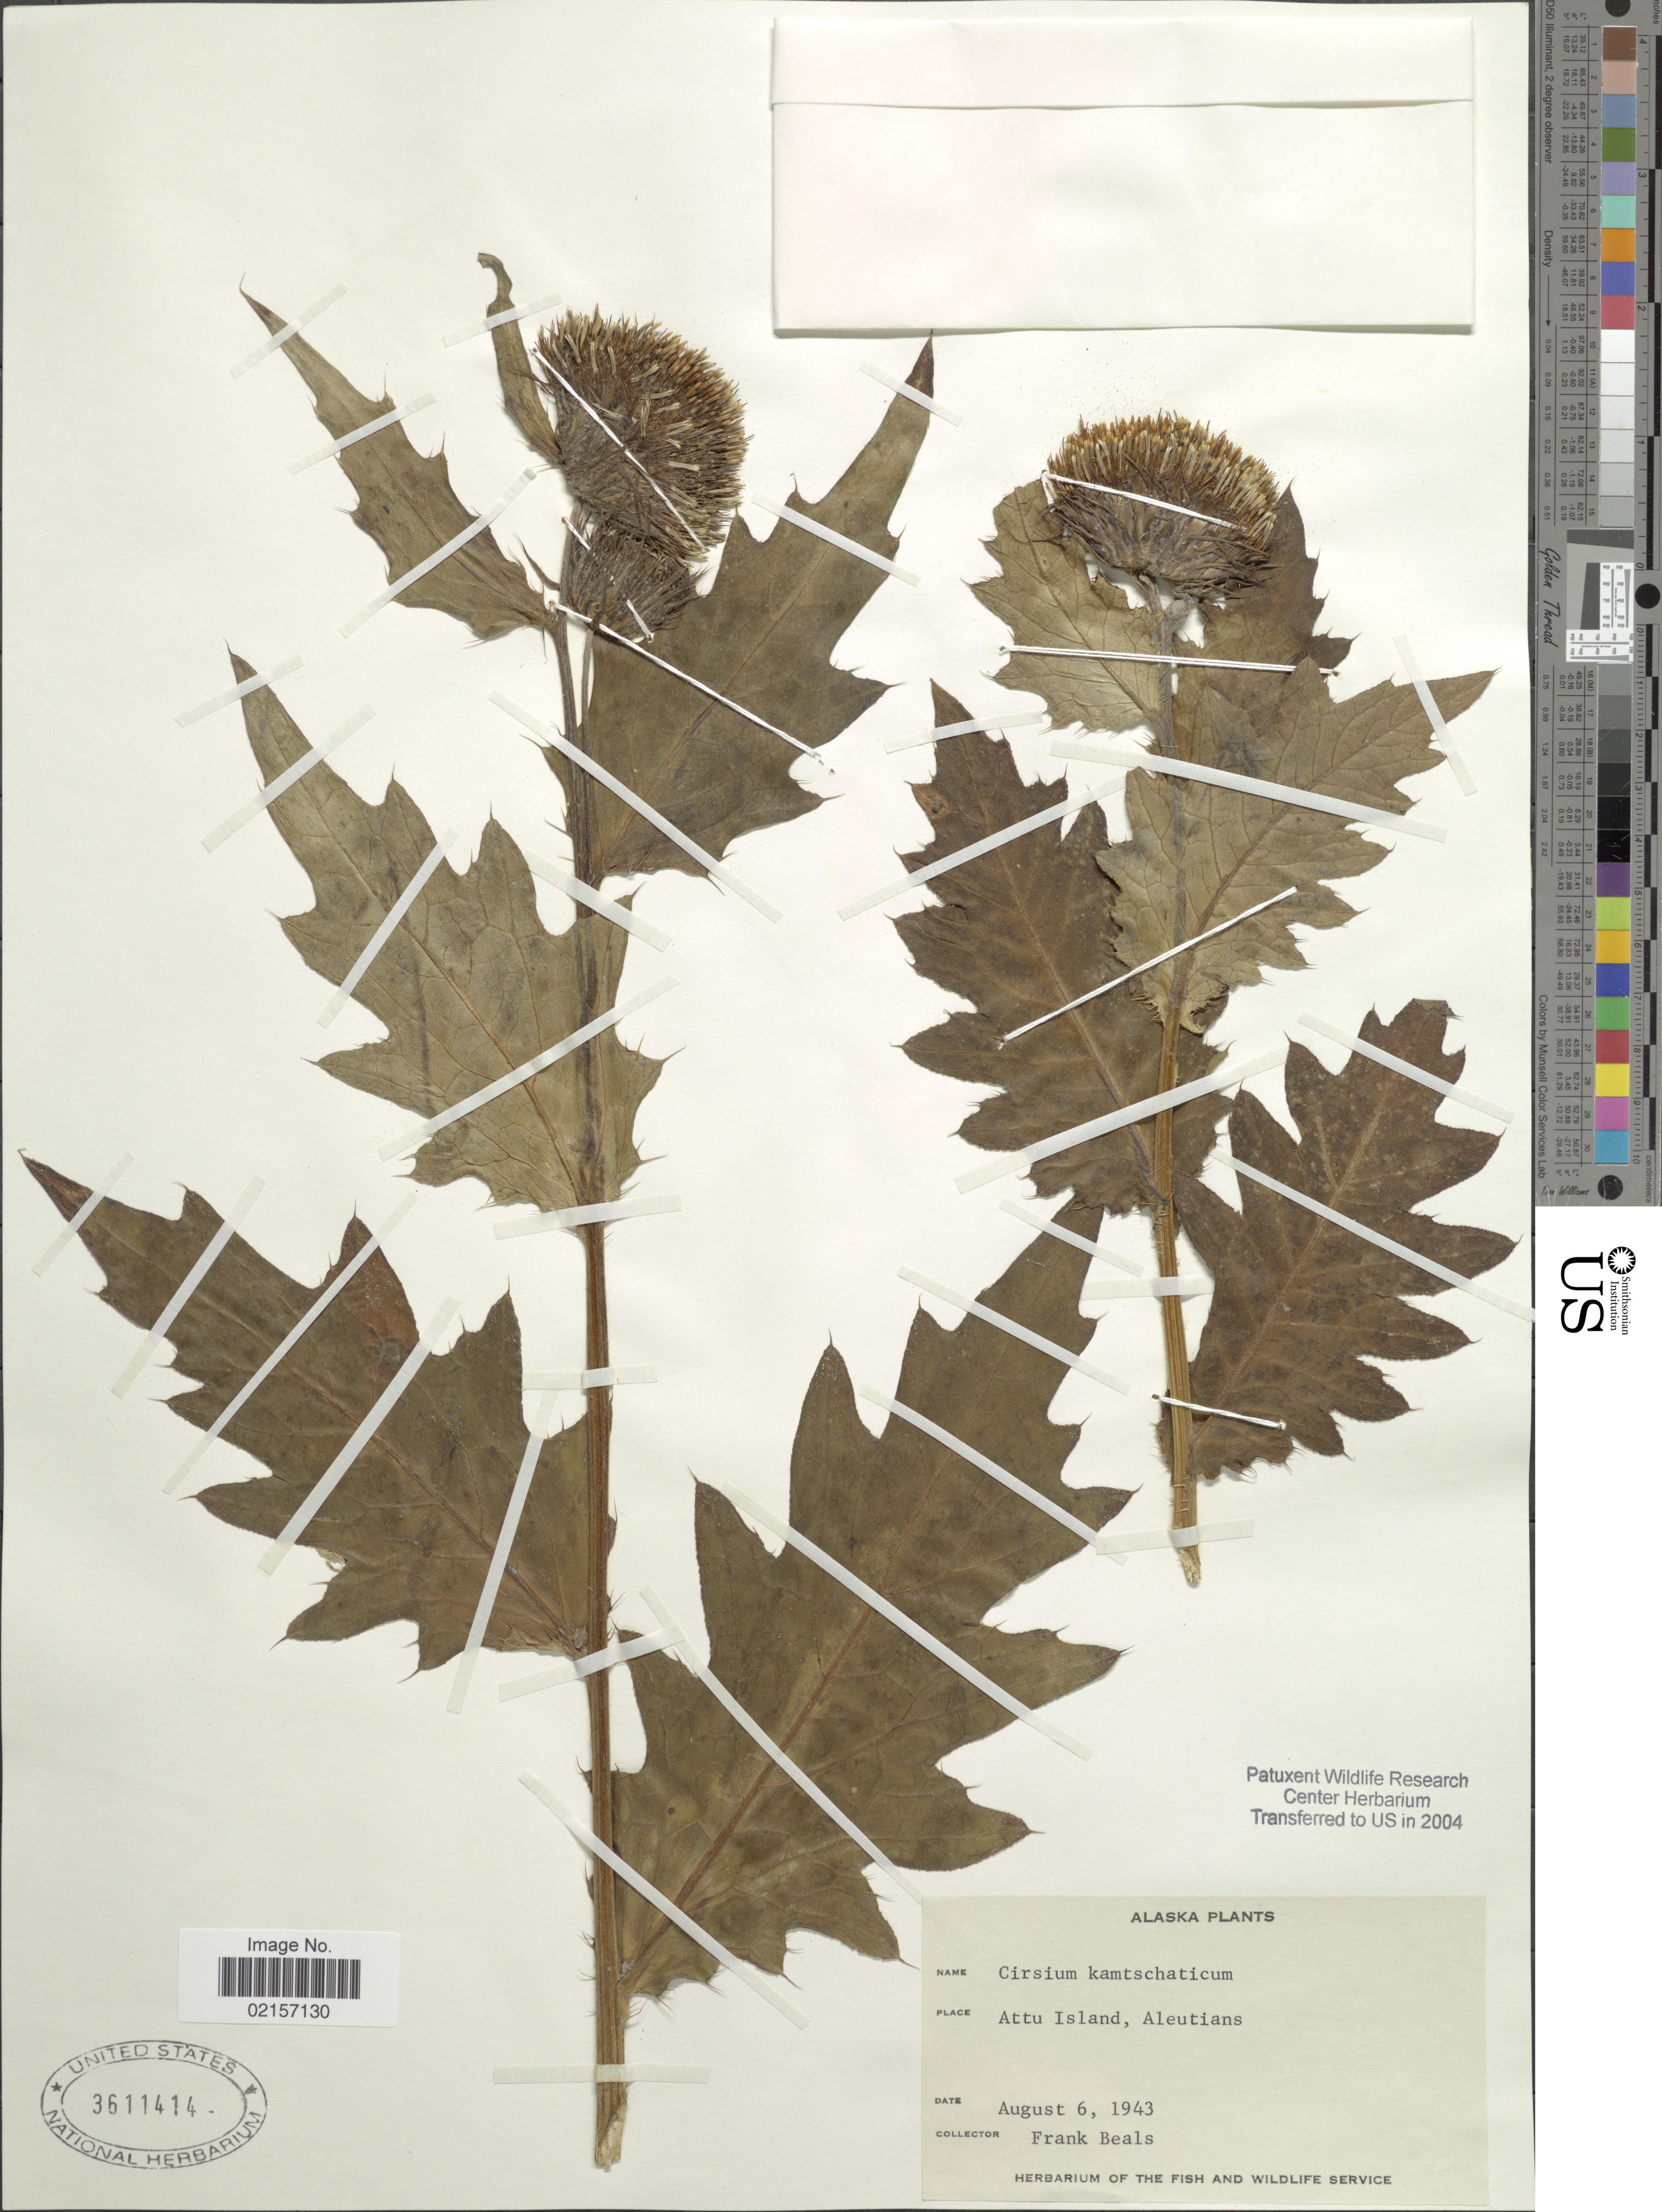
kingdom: Plantae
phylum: Tracheophyta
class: Magnoliopsida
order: Asterales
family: Asteraceae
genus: Cirsium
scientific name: Cirsium kamtschaticum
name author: Ledeb.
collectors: F. Beals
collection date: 1943-08-06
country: United States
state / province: Alaska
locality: Attu Island, Aleutians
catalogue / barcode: US 3611414